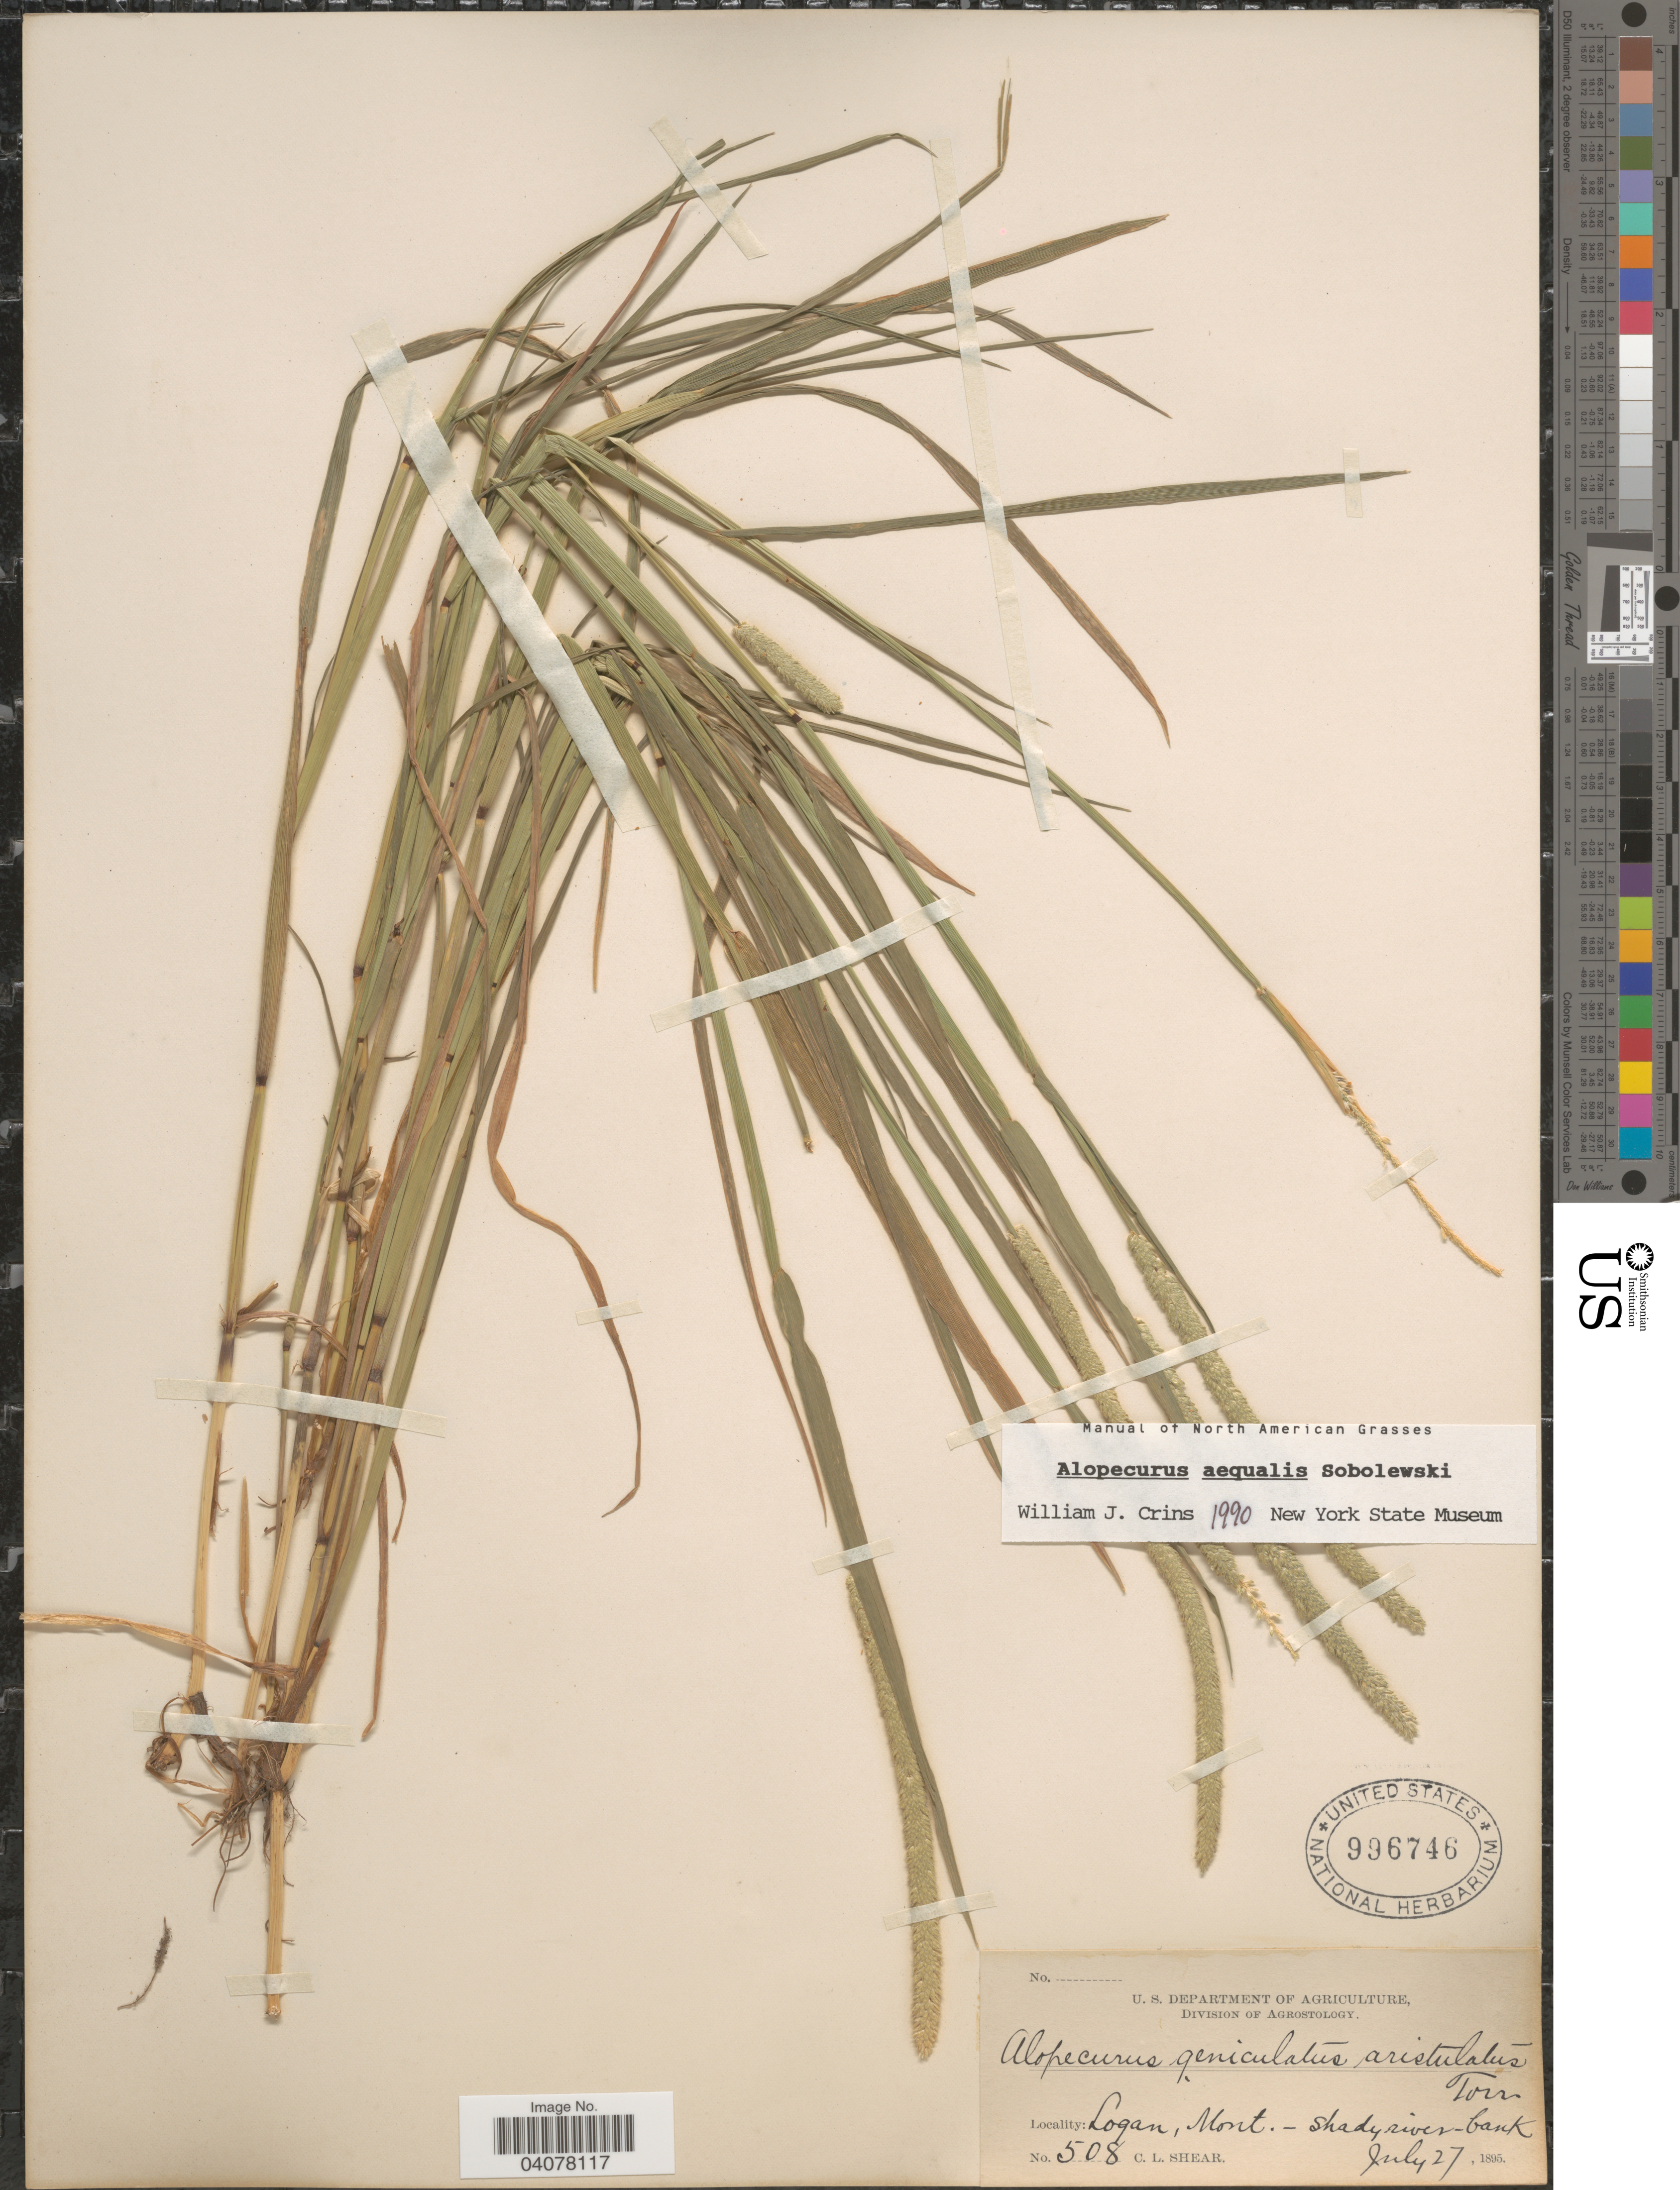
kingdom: Plantae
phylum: Tracheophyta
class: Liliopsida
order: Poales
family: Poaceae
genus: Alopecurus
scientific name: Alopecurus aequalis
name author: Sobol.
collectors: C. L. Shear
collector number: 508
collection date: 1895-07-27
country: United States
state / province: Montana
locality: Logan.- Shady river-bank.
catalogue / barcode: US 996746